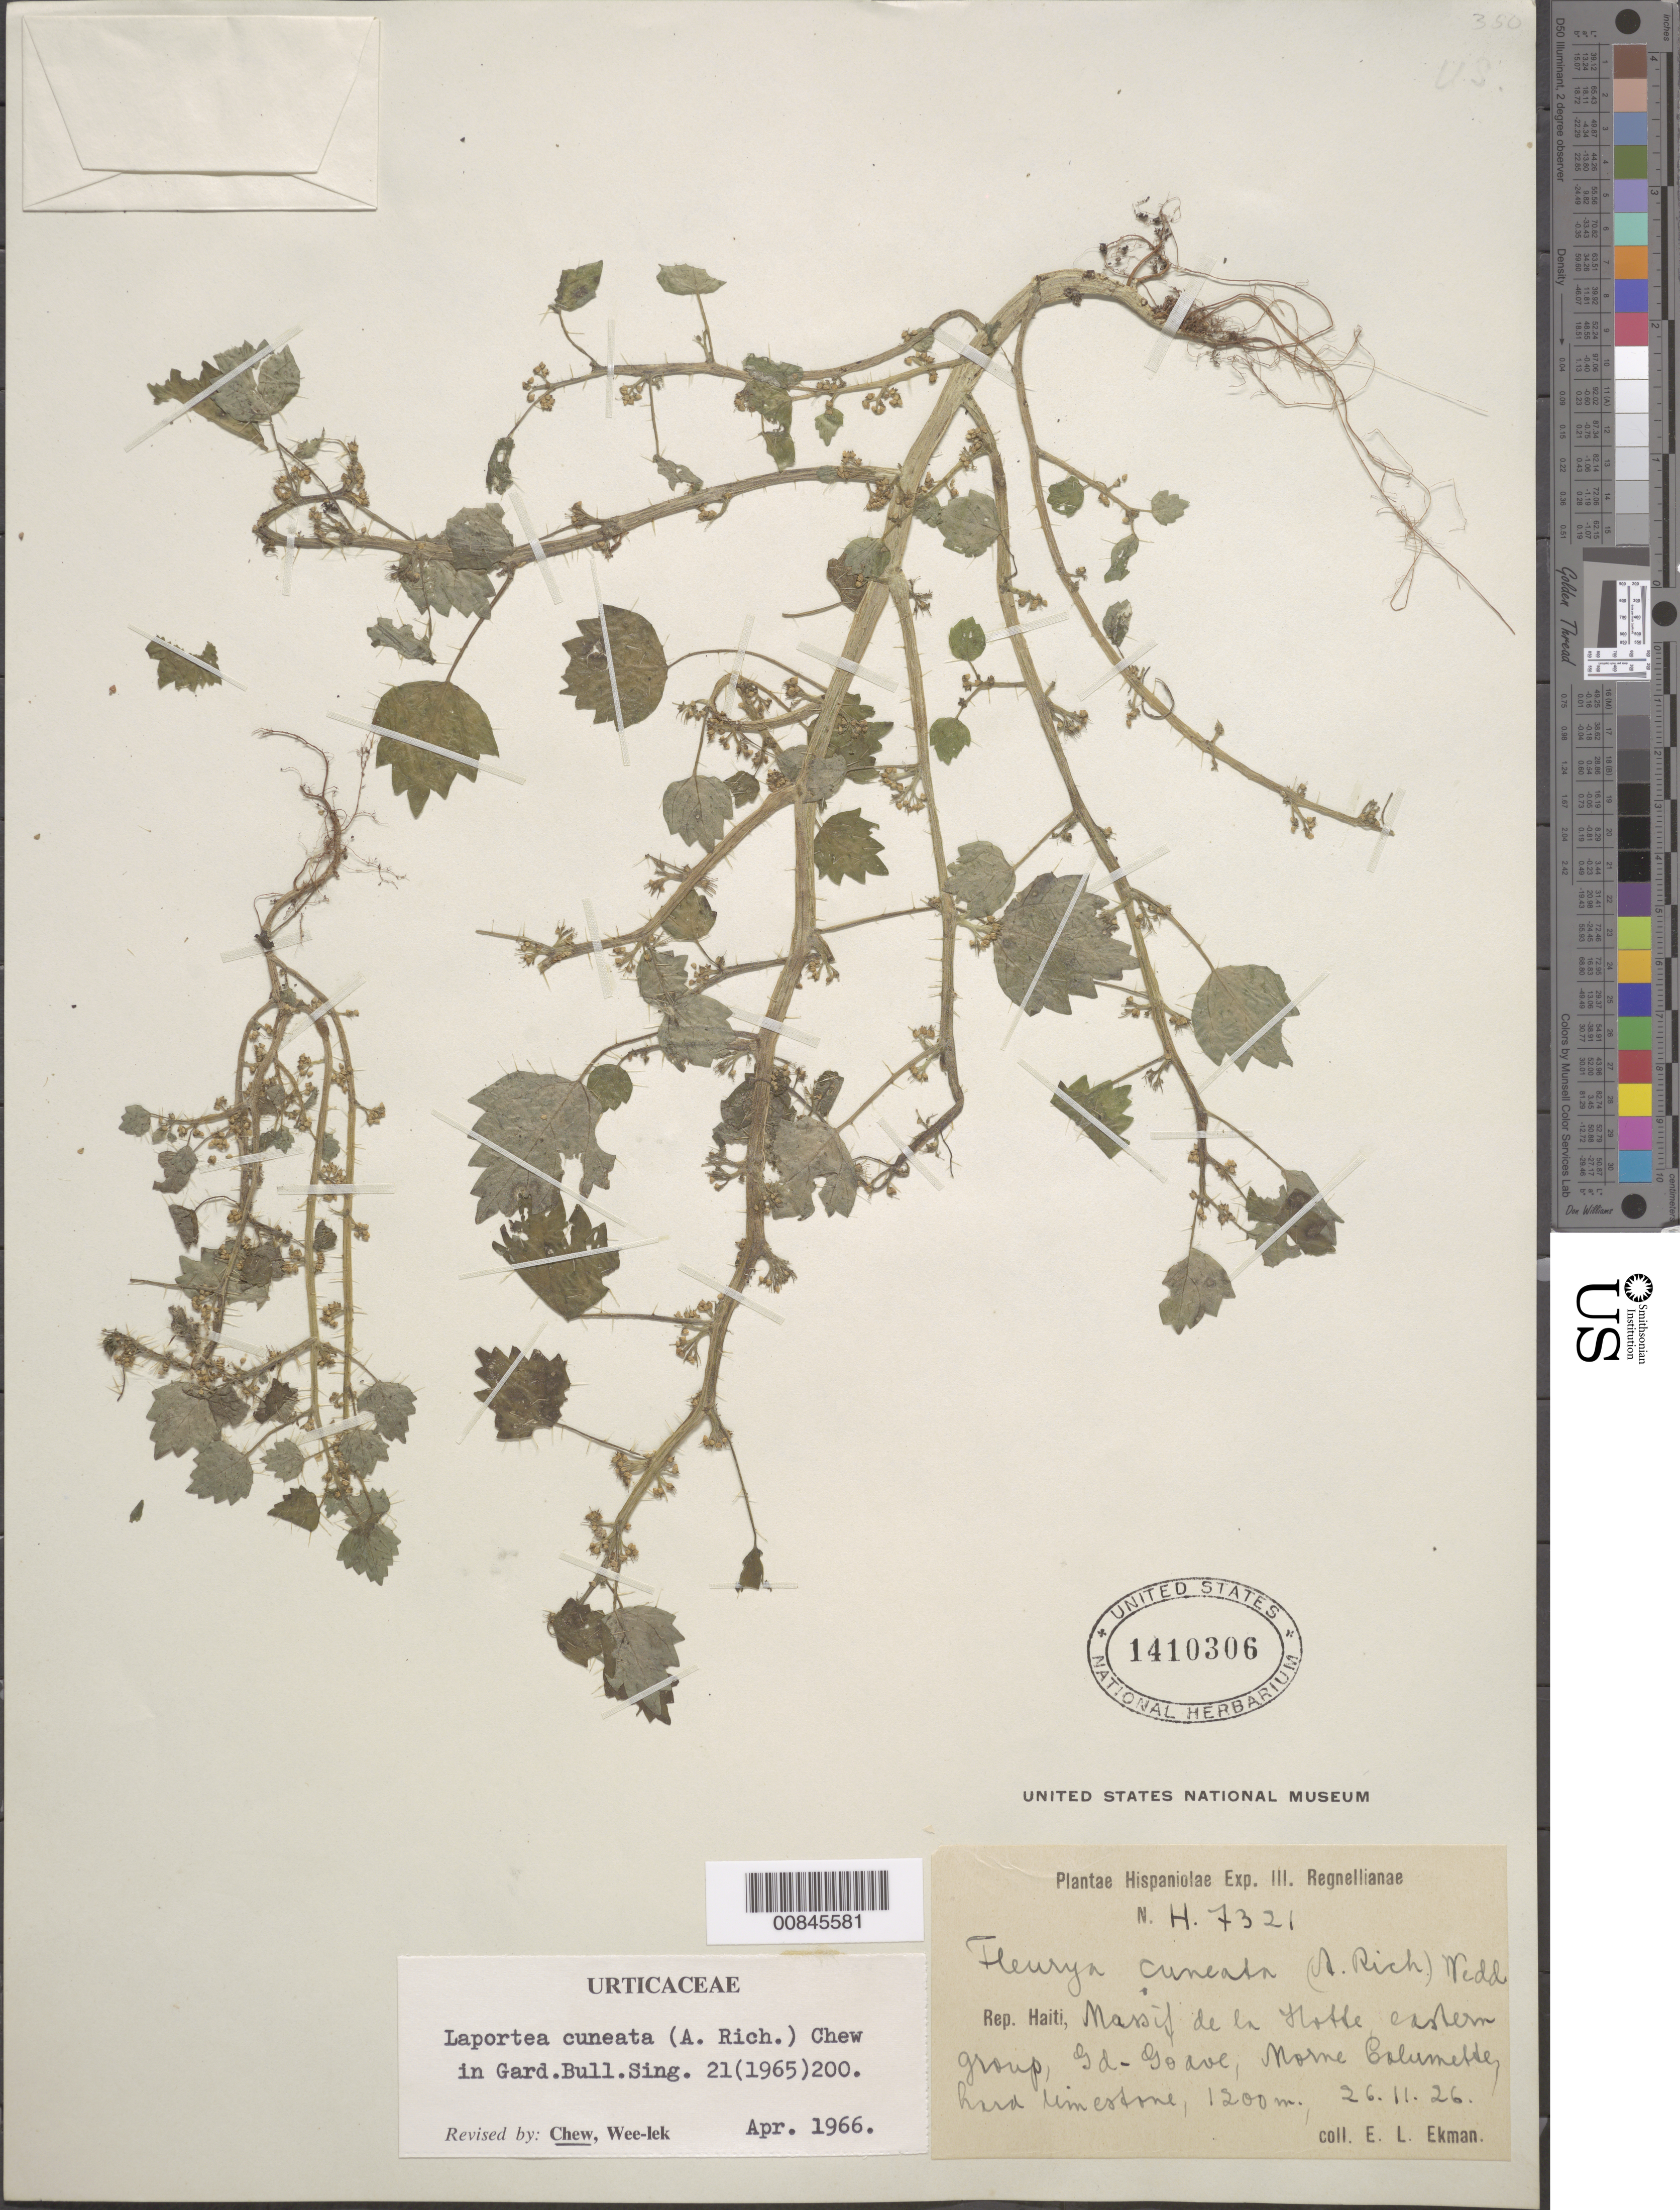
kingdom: Plantae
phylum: Tracheophyta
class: Magnoliopsida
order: Rosales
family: Urticaceae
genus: Laportea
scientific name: Laportea cuneata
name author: (A. Rich.) Chew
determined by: Chew, Wee-Lek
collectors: E. L. Ekman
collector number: H 7321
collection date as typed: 26 Nov 1926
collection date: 1926-11-26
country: Haiti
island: Hispaniola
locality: Massif de la Hotte, eastern group, Gd-Goave, Morne Calumette.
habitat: Hard limestone.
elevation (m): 1200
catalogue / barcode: US 1410306